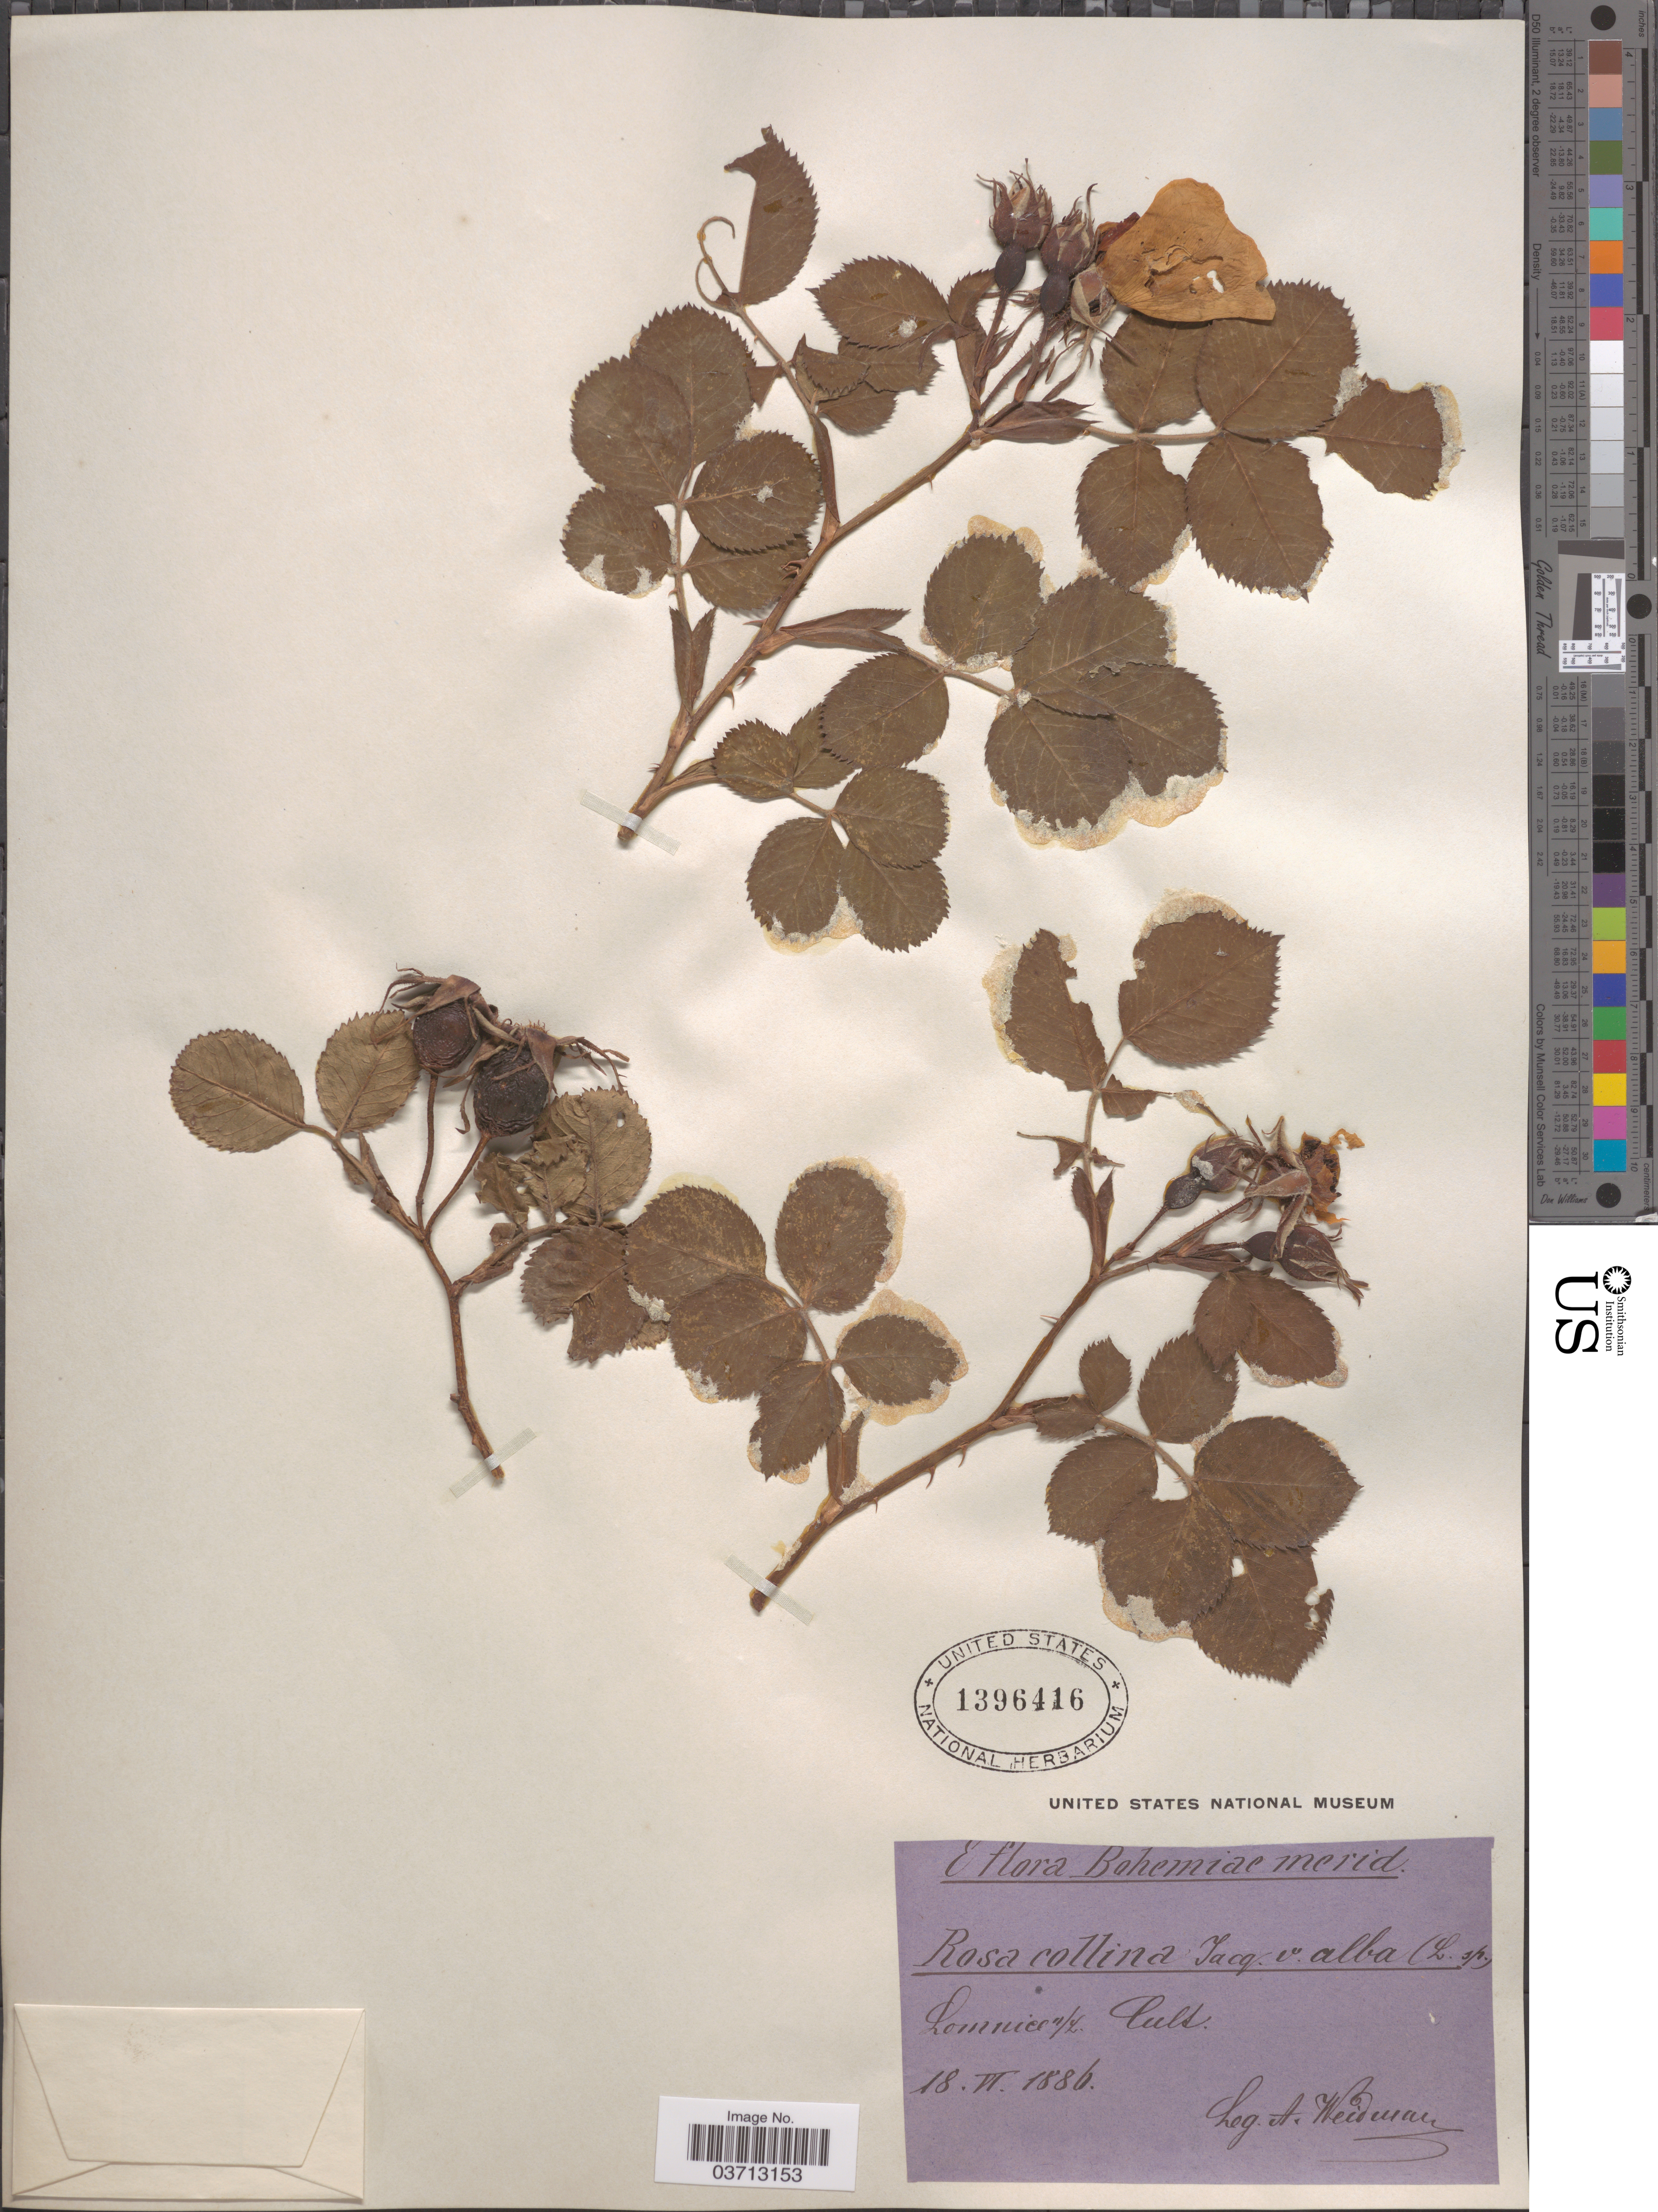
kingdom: Plantae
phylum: Tracheophyta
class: Magnoliopsida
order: Rosales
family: Rosaceae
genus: Rosa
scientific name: Rosa collina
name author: Jacq.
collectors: A. Weidmann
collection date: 1886-06-18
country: Czechia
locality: Lomnice.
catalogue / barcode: US 1396416